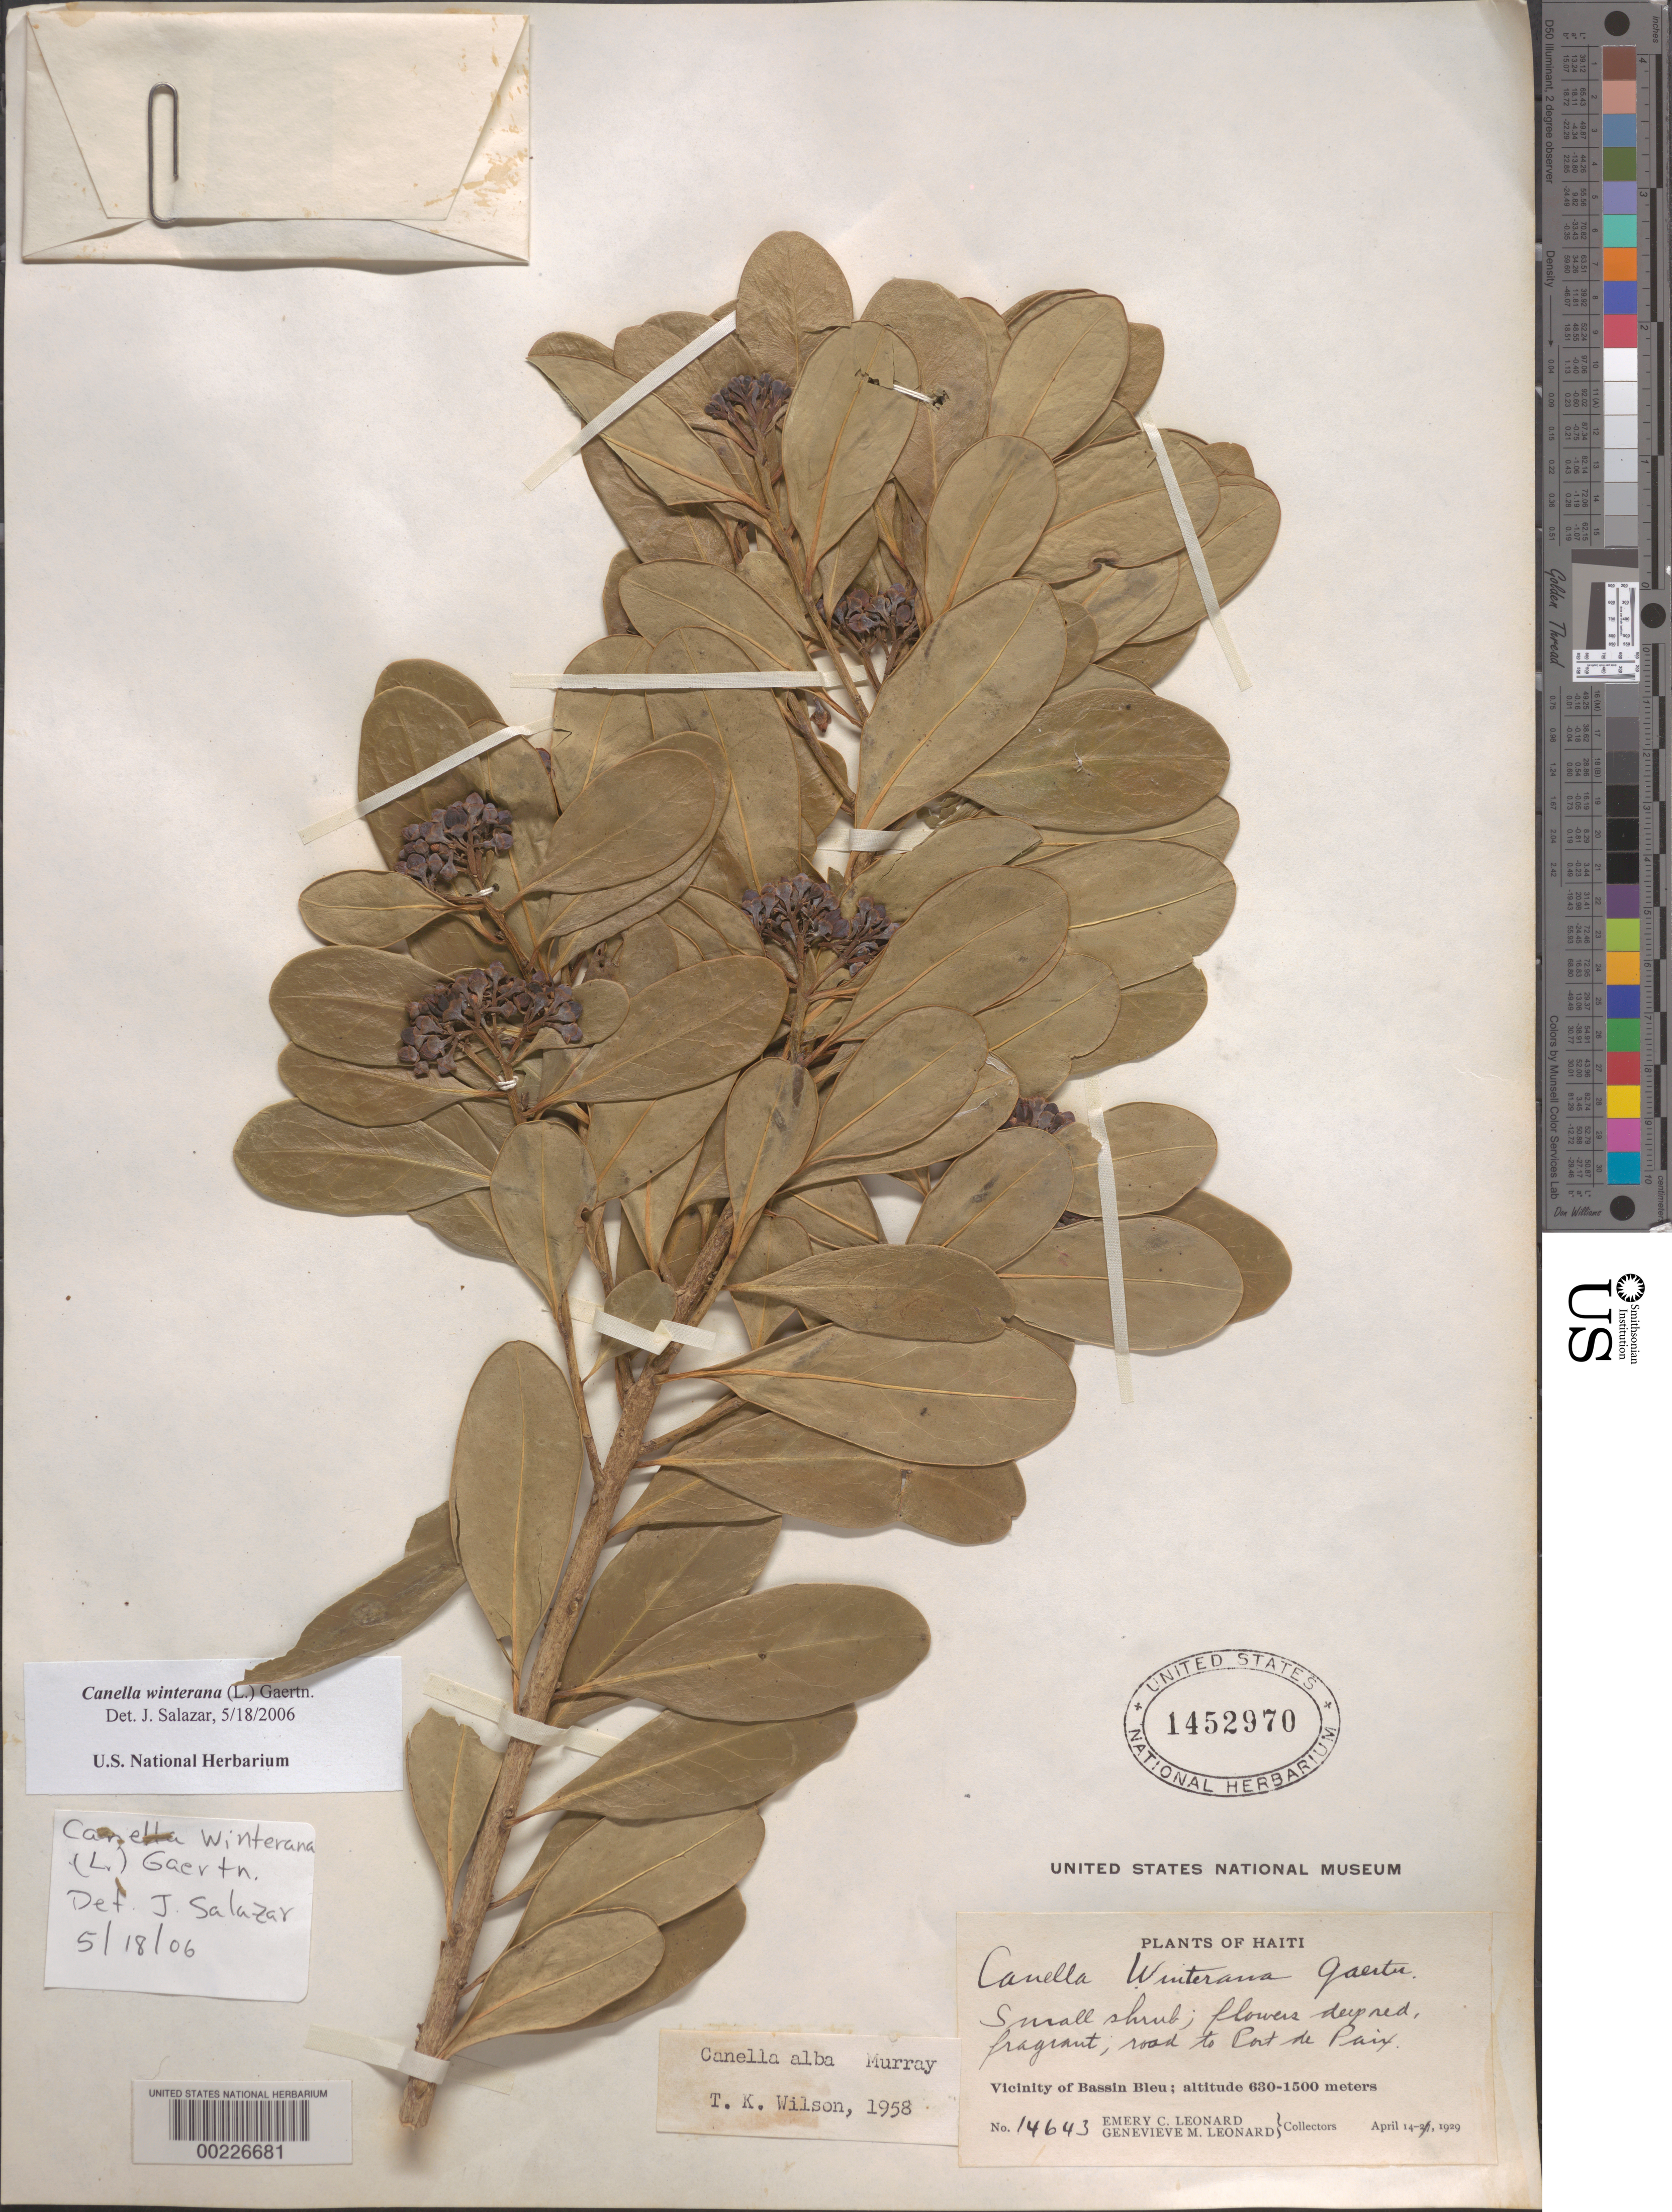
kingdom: Plantae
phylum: Tracheophyta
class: Magnoliopsida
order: Canellales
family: Canellaceae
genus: Canella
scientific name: Canella winterana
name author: (L.) Gaertn.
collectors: E. C. Leonard & G. M. Leonard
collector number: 14643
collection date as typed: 14 Apr 1929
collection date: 1929-04-14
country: Haiti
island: Hispaniola Island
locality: Vicinity of bassin bleu; road to port de paix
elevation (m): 630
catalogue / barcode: US 1452970